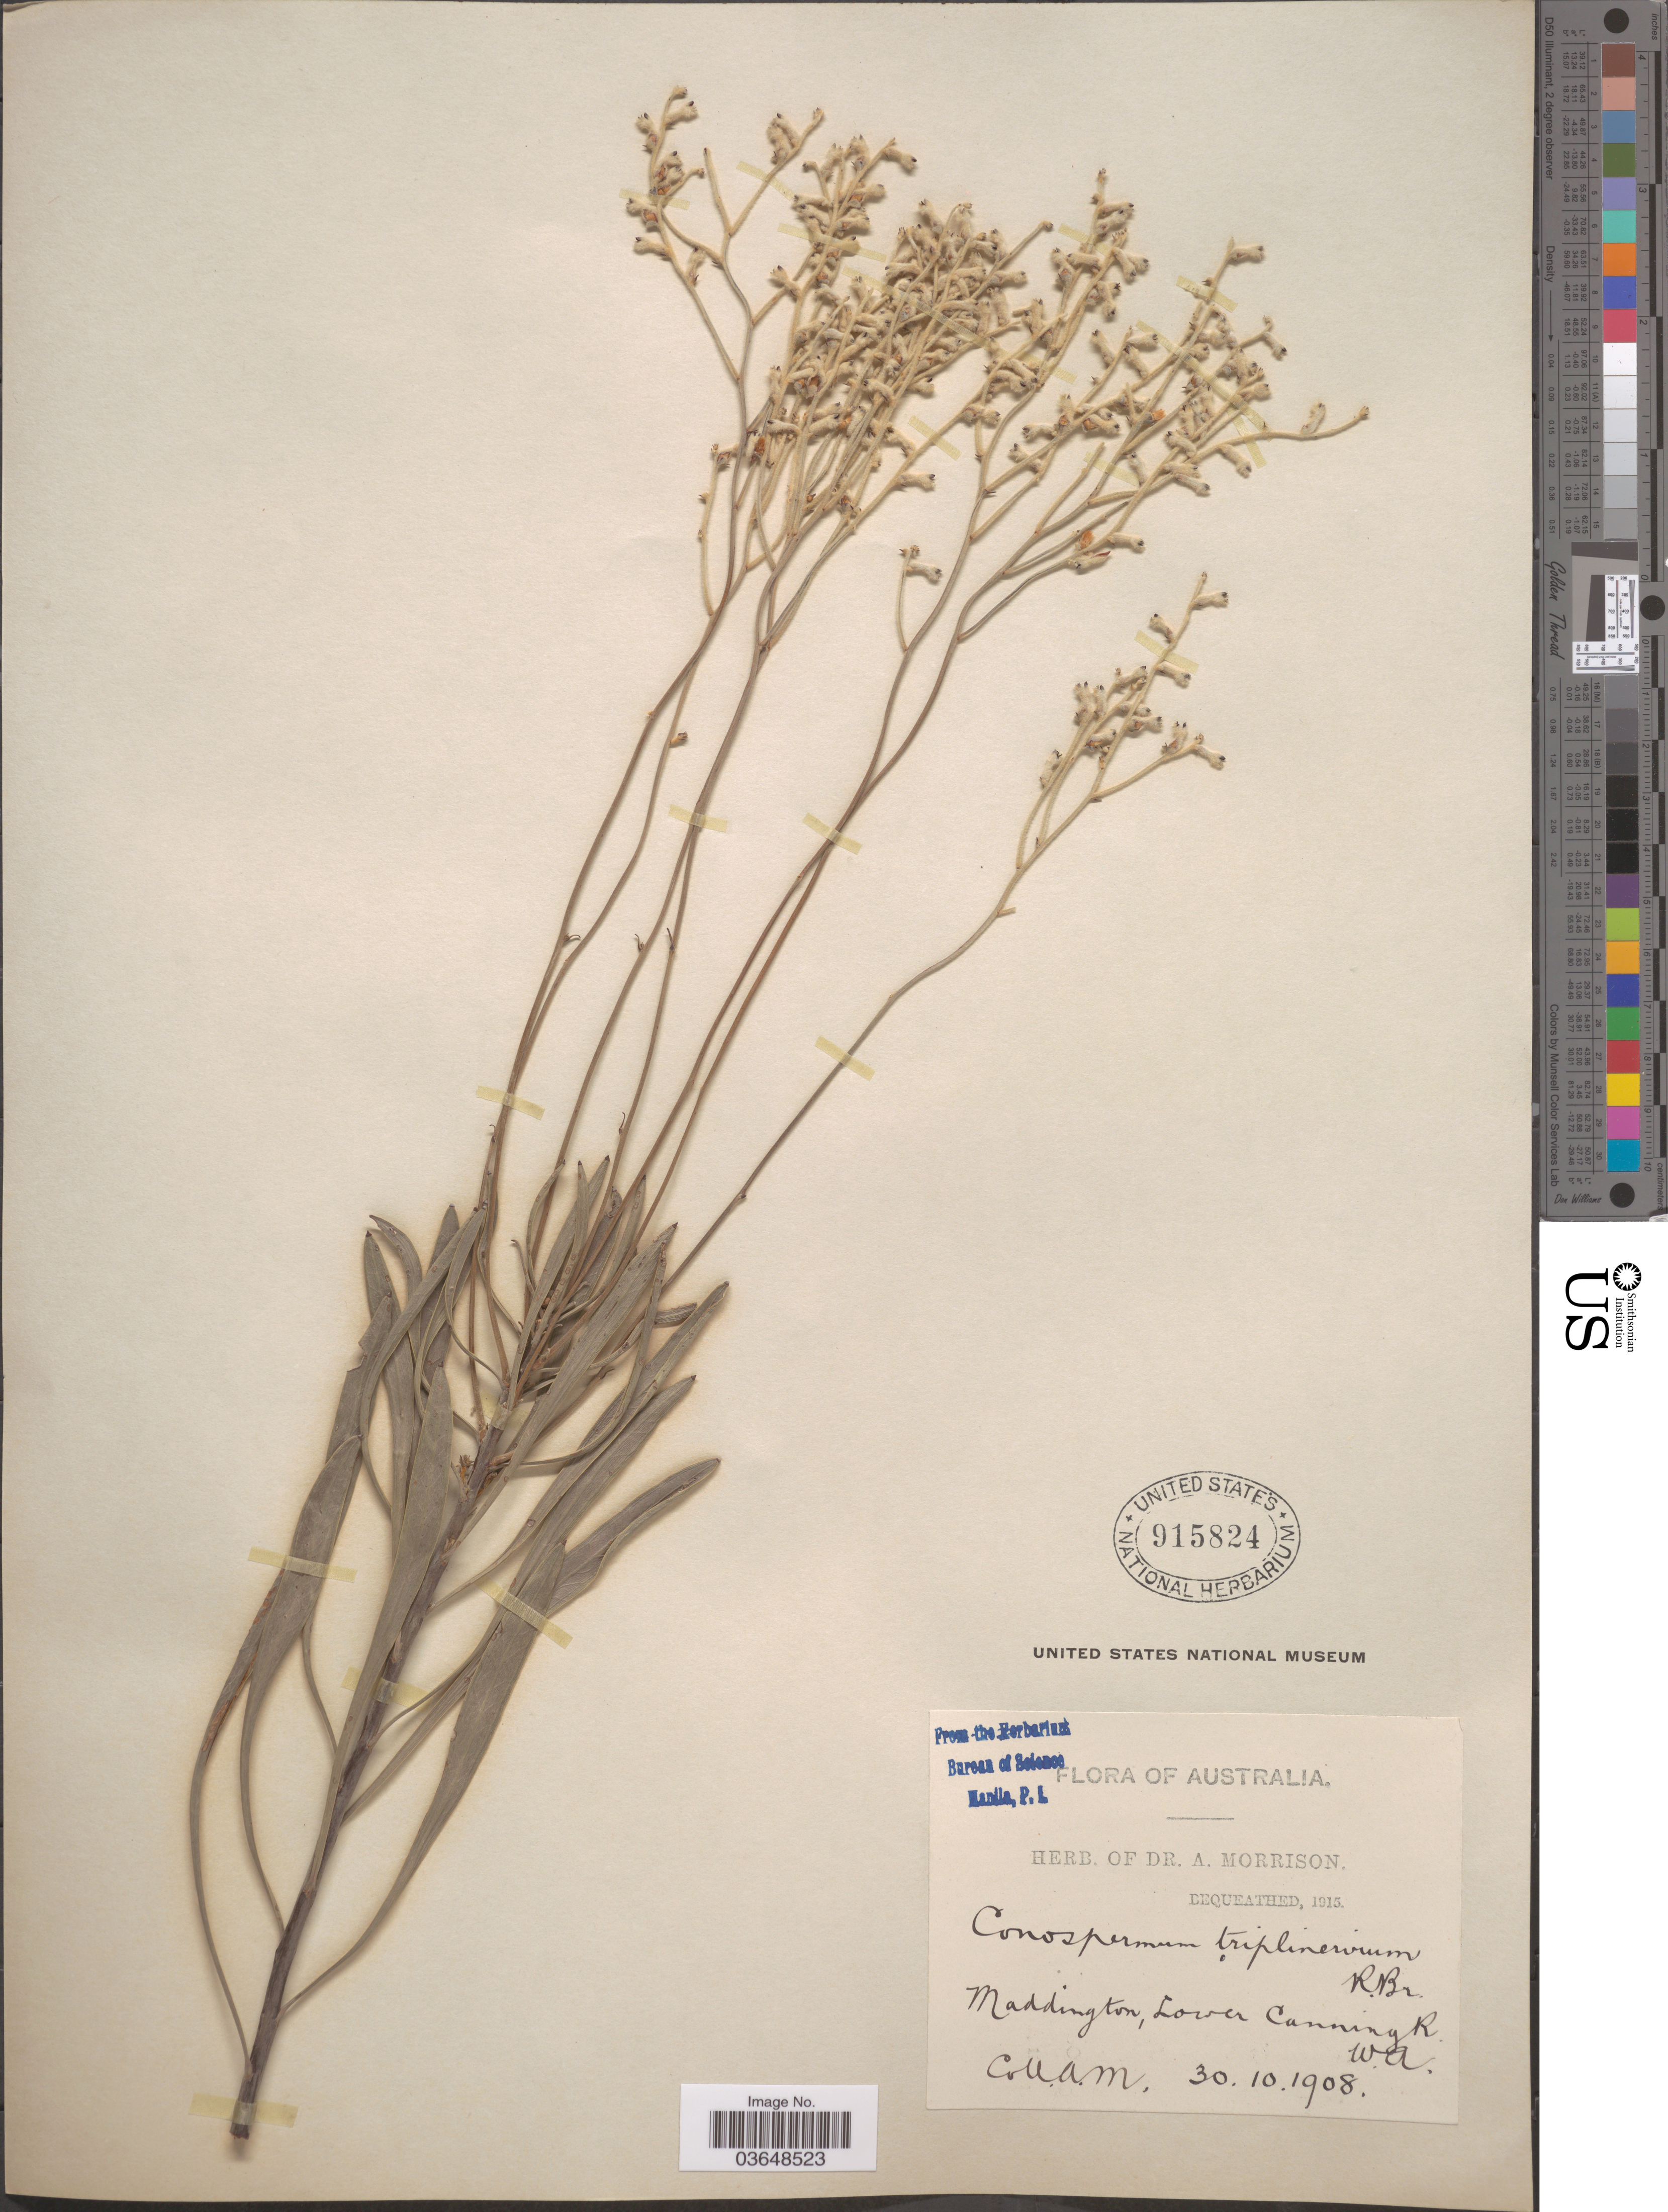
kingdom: Plantae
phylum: Tracheophyta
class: Magnoliopsida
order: Proteales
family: Proteaceae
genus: Conospermum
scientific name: Conospermum triplinervium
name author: R. Br.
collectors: A. Morrison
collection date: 1908-10-30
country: Australia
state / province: Western Australia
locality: Maddington, Lower Canning R.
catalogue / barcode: US 915824